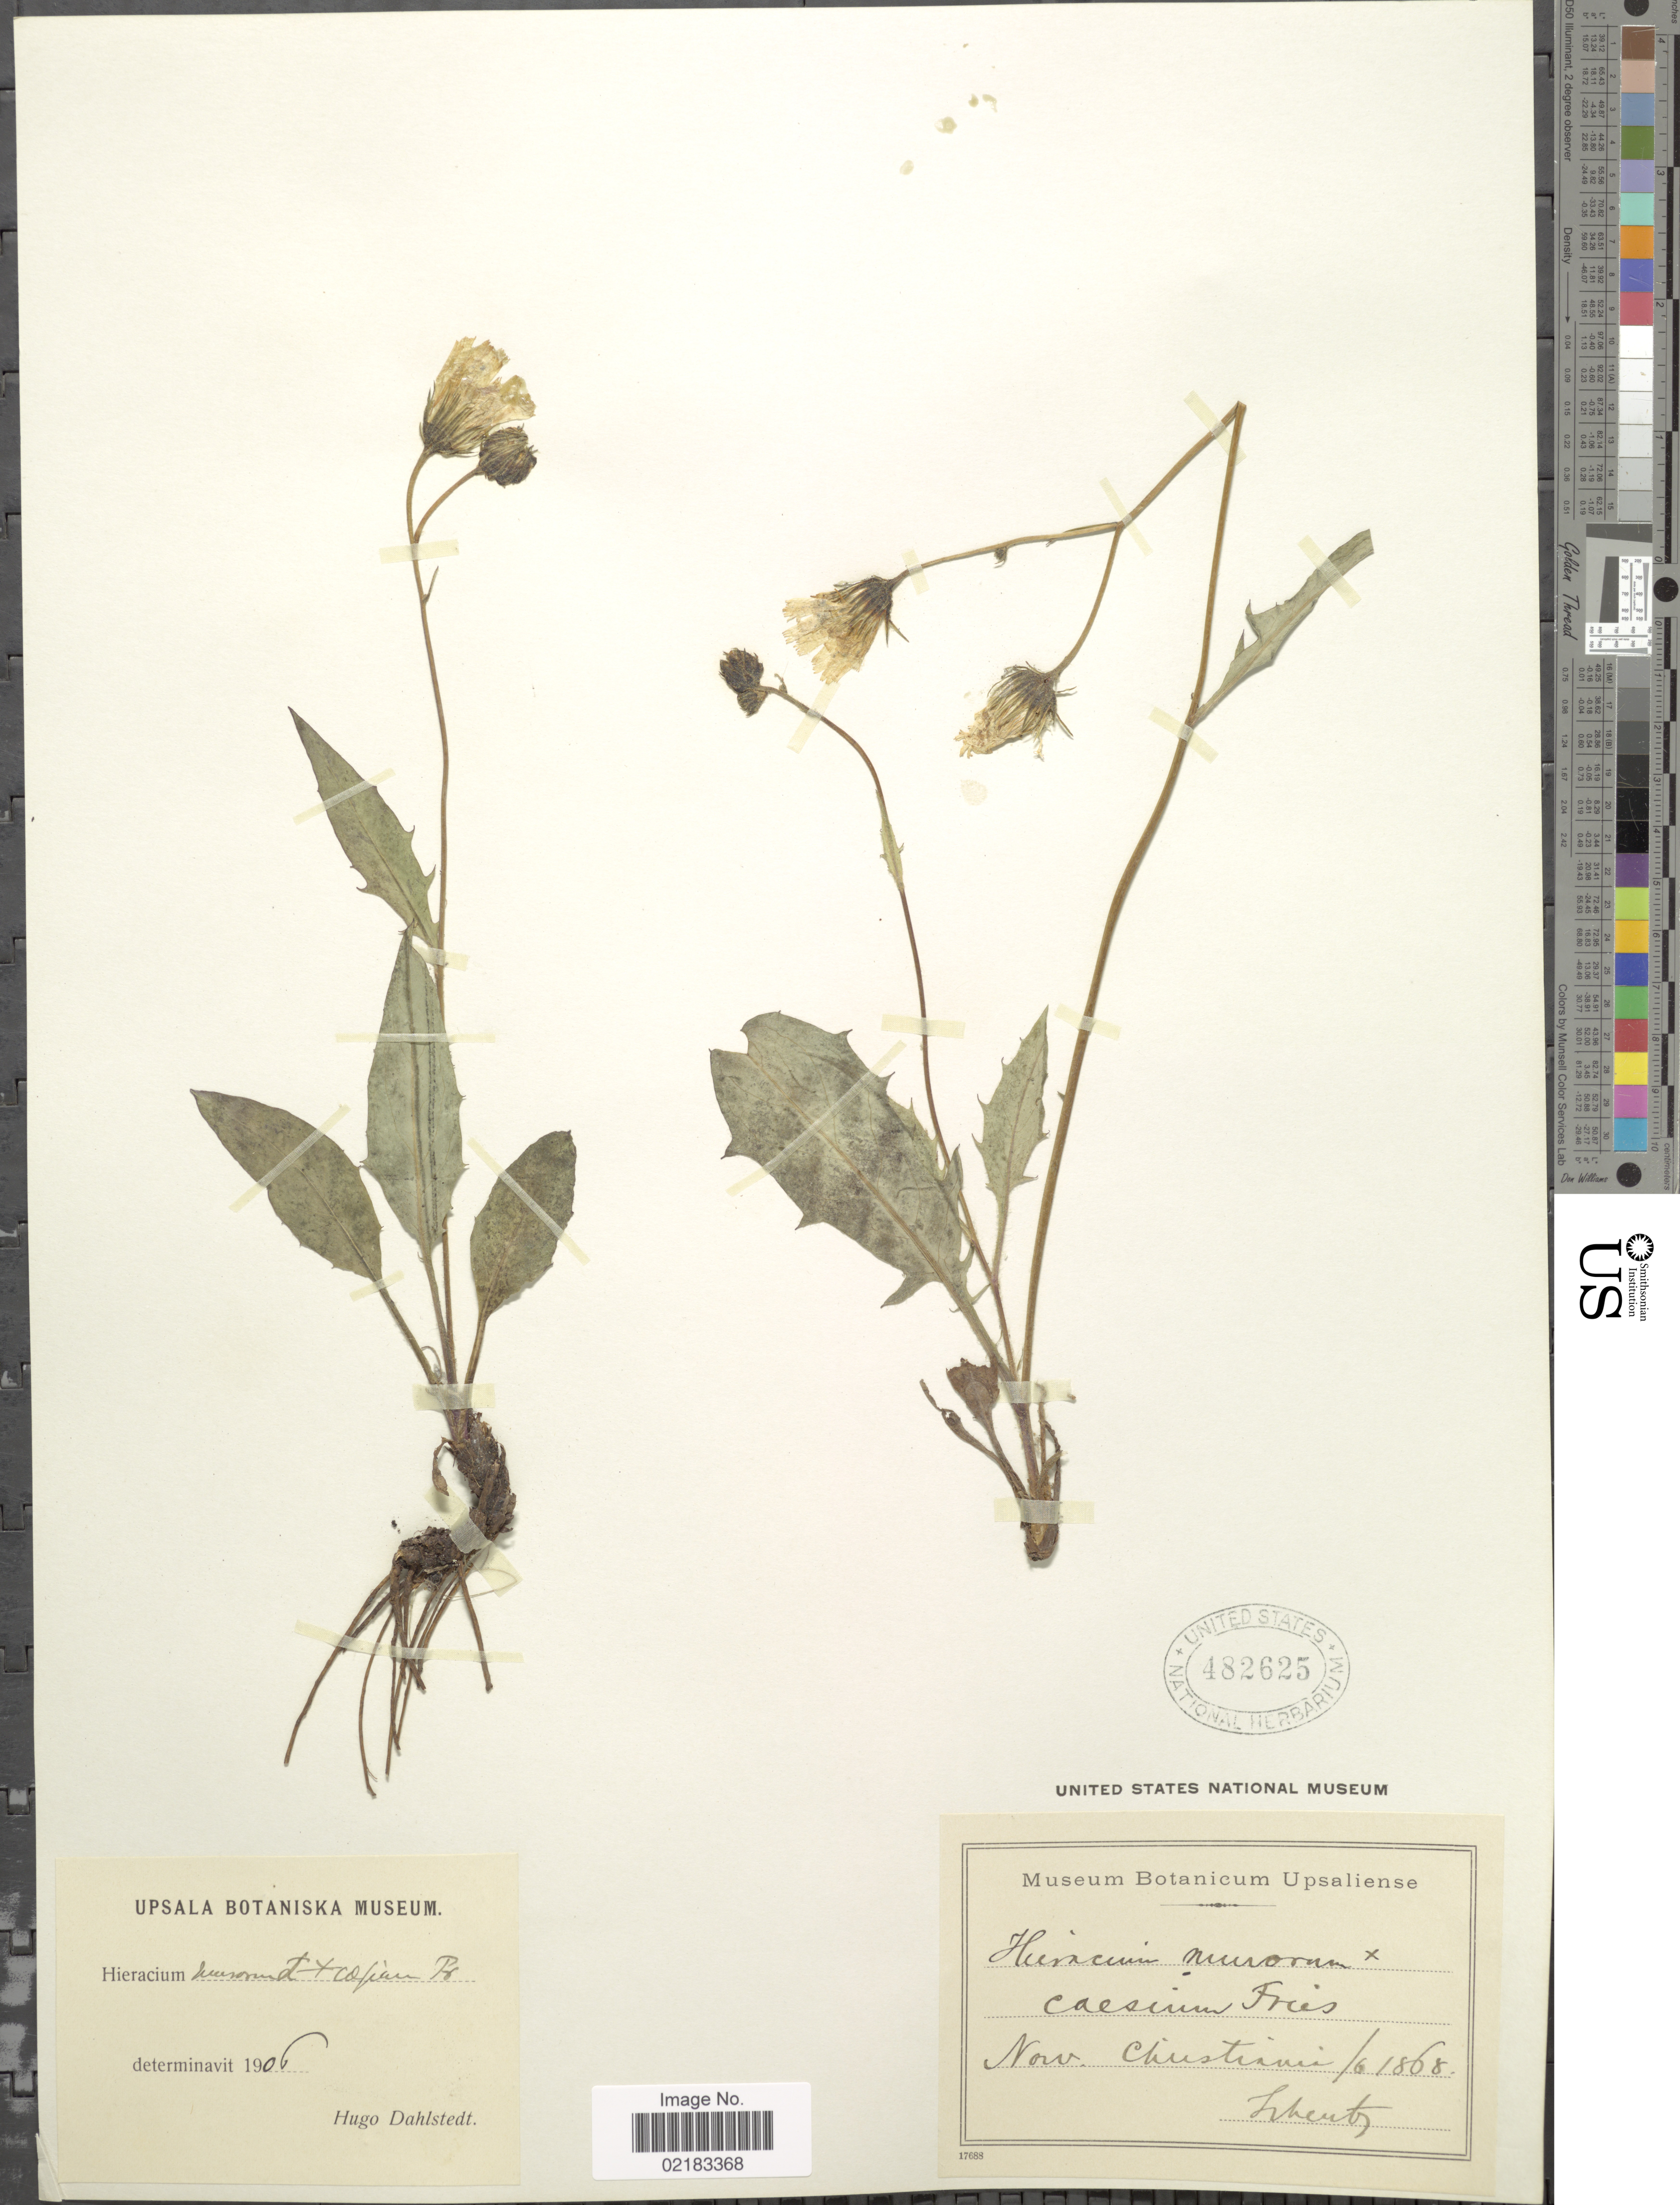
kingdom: Plantae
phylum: Tracheophyta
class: Magnoliopsida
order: Asterales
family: Asteraceae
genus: Hieracium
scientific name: Hieracium murorum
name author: L.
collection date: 1865-06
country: Denmark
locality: Norv. Christiania.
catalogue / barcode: US 482625